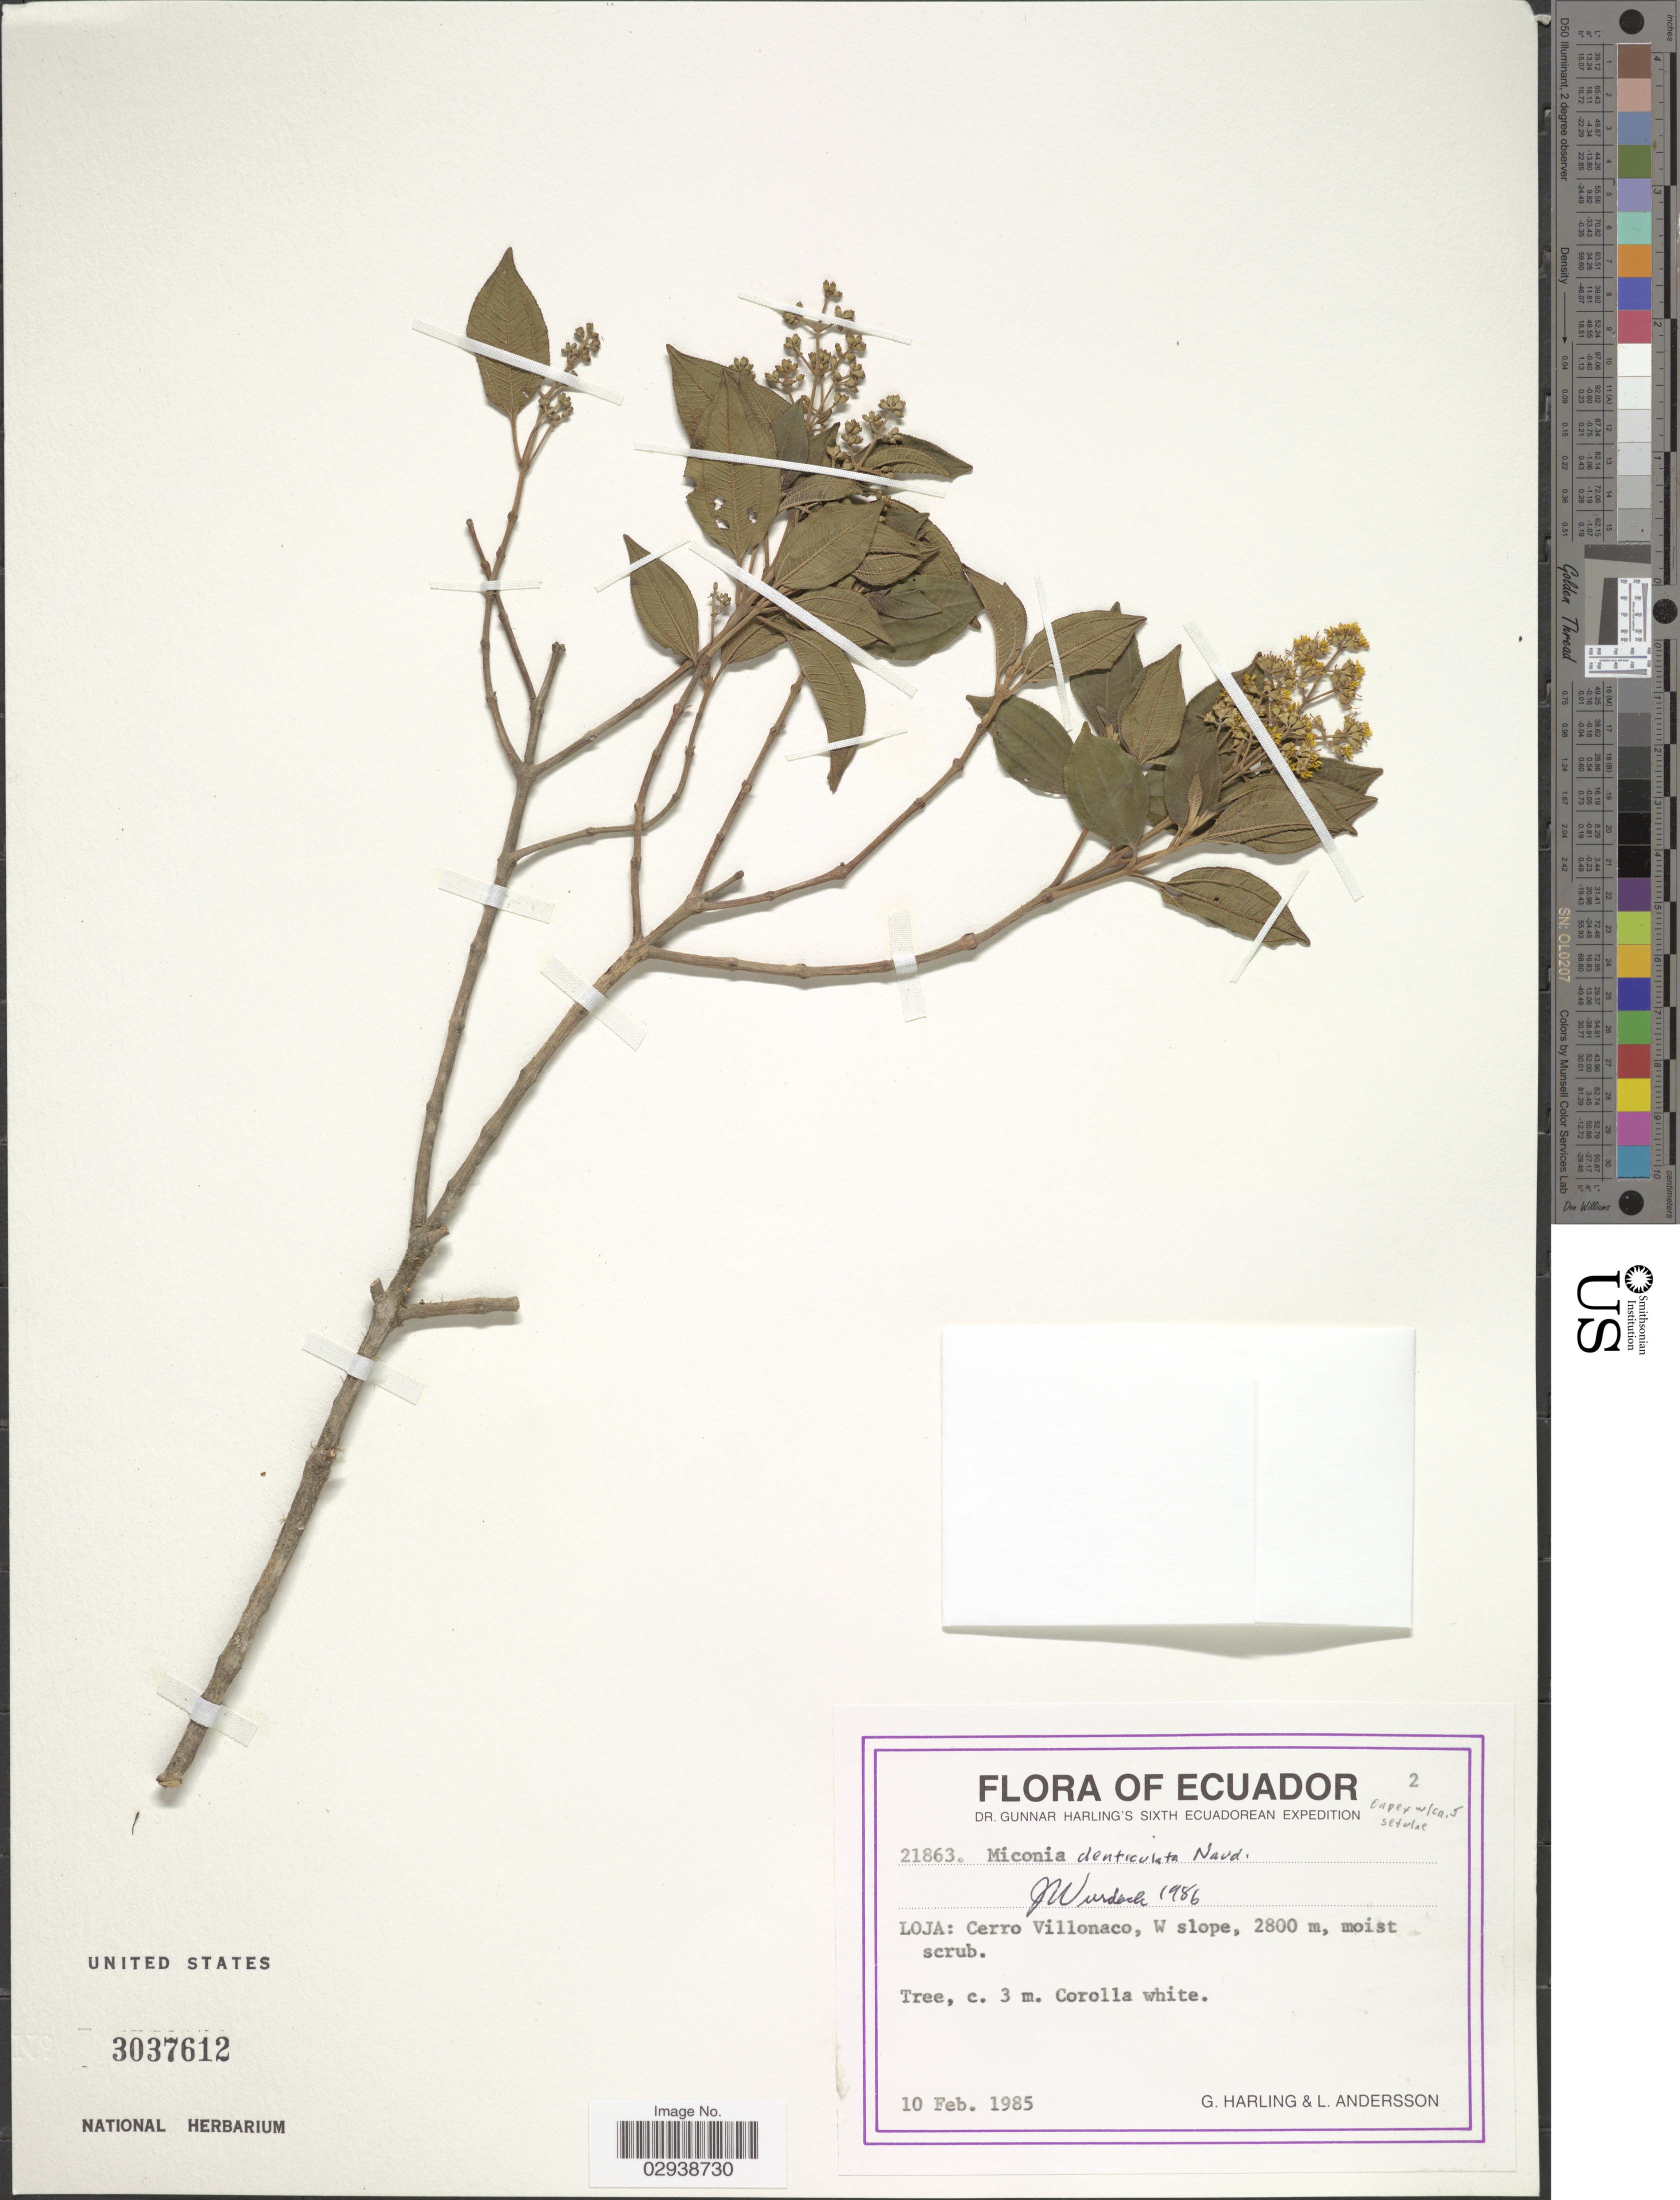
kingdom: Plantae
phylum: Tracheophyta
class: Magnoliopsida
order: Myrtales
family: Melastomataceae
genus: Miconia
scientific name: Miconia denticulata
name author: Naudin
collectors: G. Harling & L. Andersson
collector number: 21863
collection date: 1985-02-10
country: Ecuador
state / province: Loja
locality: Cerro Villonaco, W slope.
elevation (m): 2800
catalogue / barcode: US 3037612